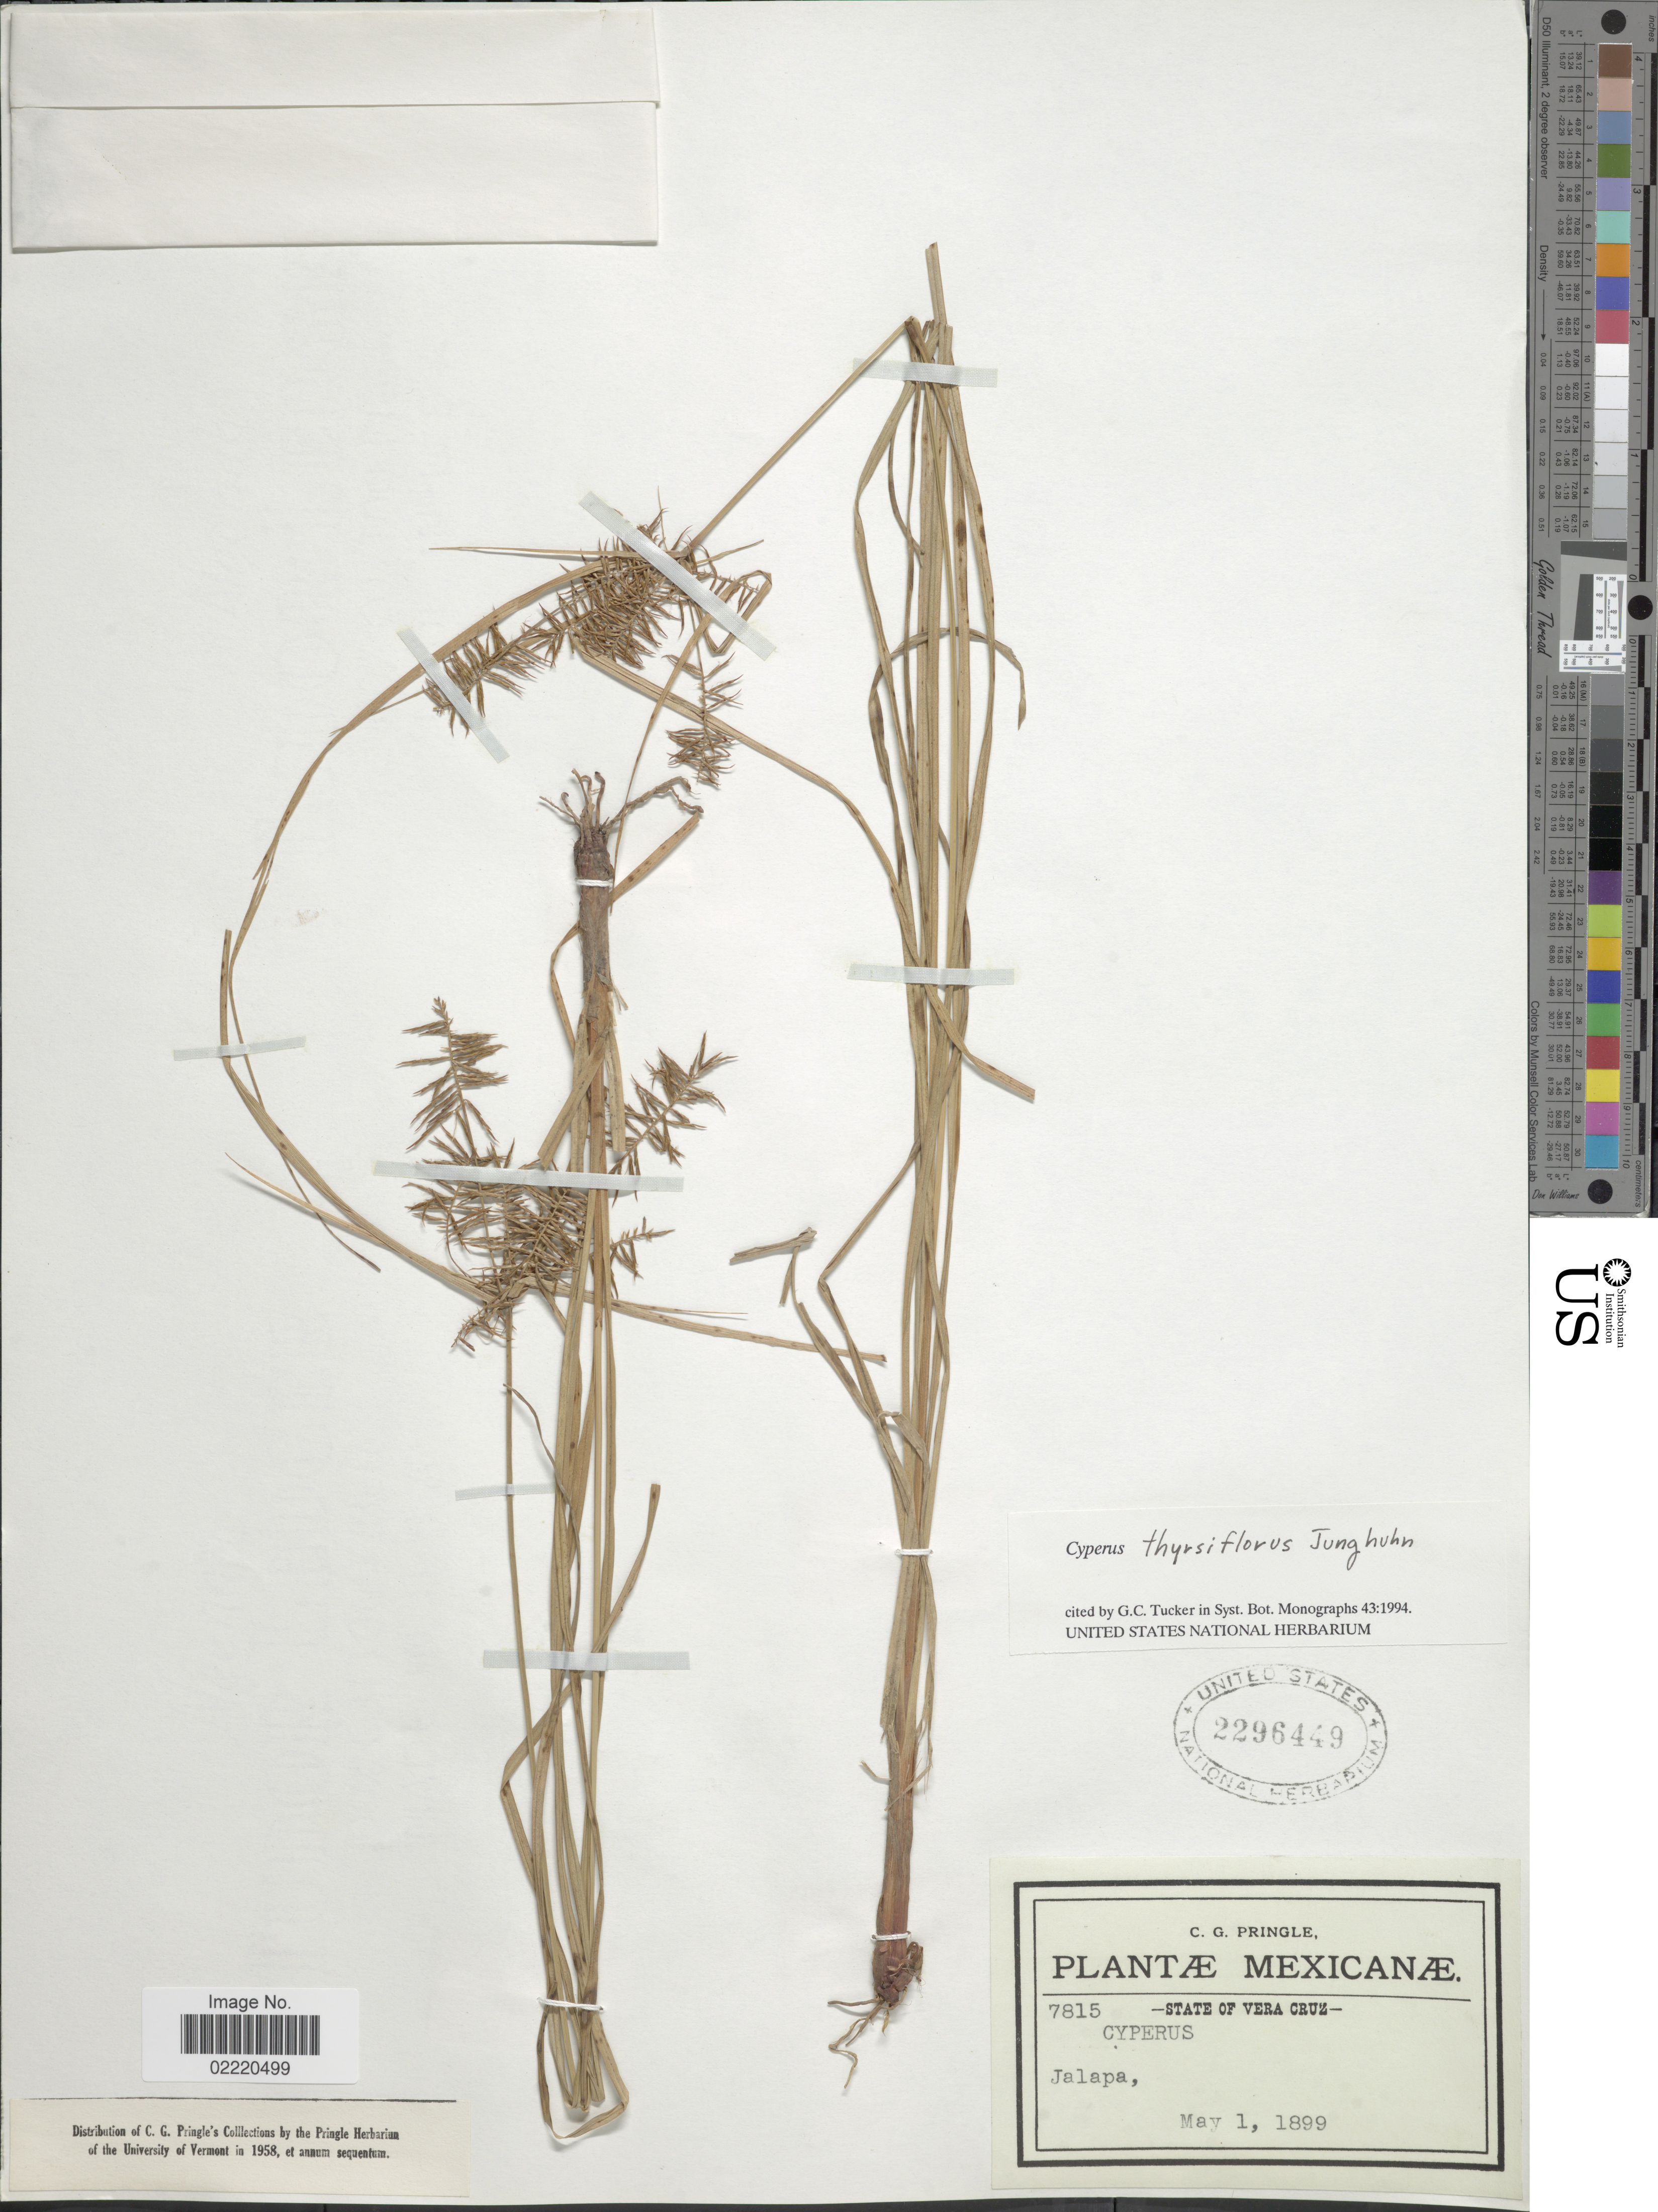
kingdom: Plantae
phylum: Tracheophyta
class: Liliopsida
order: Poales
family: Cyperaceae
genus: Cyperus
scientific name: Cyperus thyrsiflorus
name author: Jungh.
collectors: C. G. Pringle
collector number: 7815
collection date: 1899-05-01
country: Mexico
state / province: Veracruz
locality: Vera Cruz, Jalapa.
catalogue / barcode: US 2296449